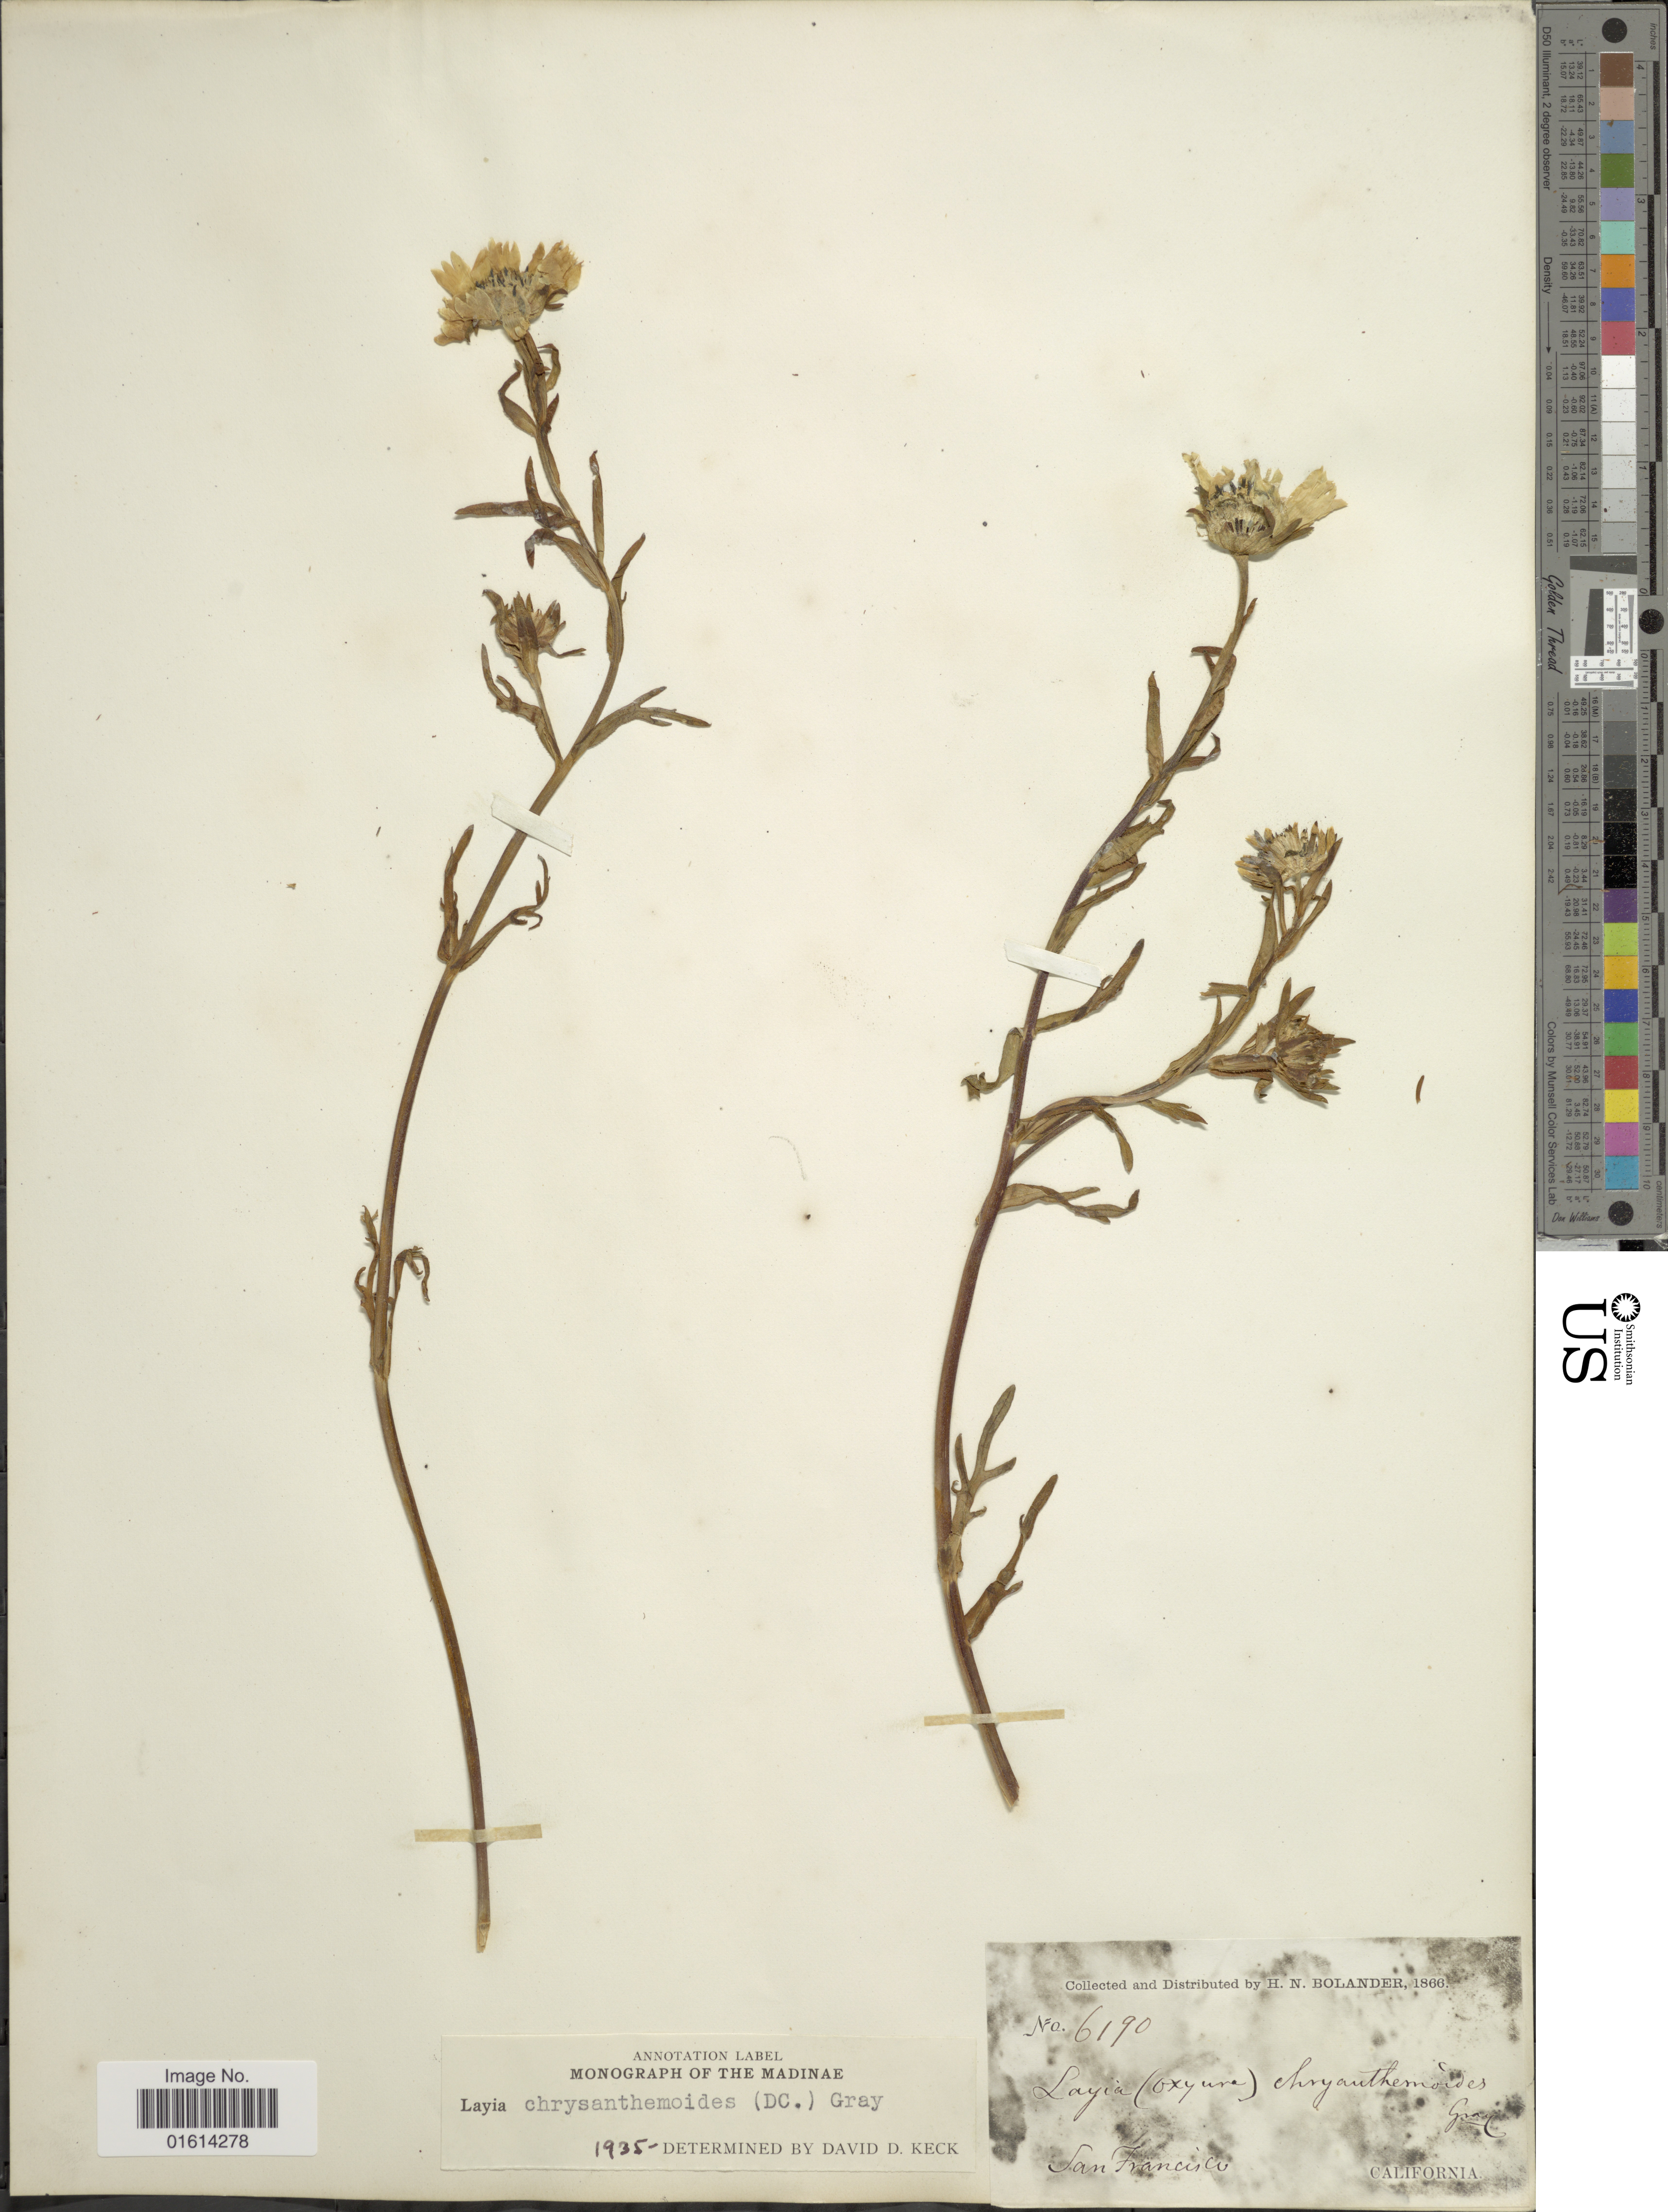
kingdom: Plantae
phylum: Tracheophyta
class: Magnoliopsida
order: Asterales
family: Asteraceae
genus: Layia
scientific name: Layia chrysanthemoides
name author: (DC.) A. Gray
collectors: H. Bolander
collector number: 6190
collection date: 1866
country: United States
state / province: California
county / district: San Francisco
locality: San Francisco